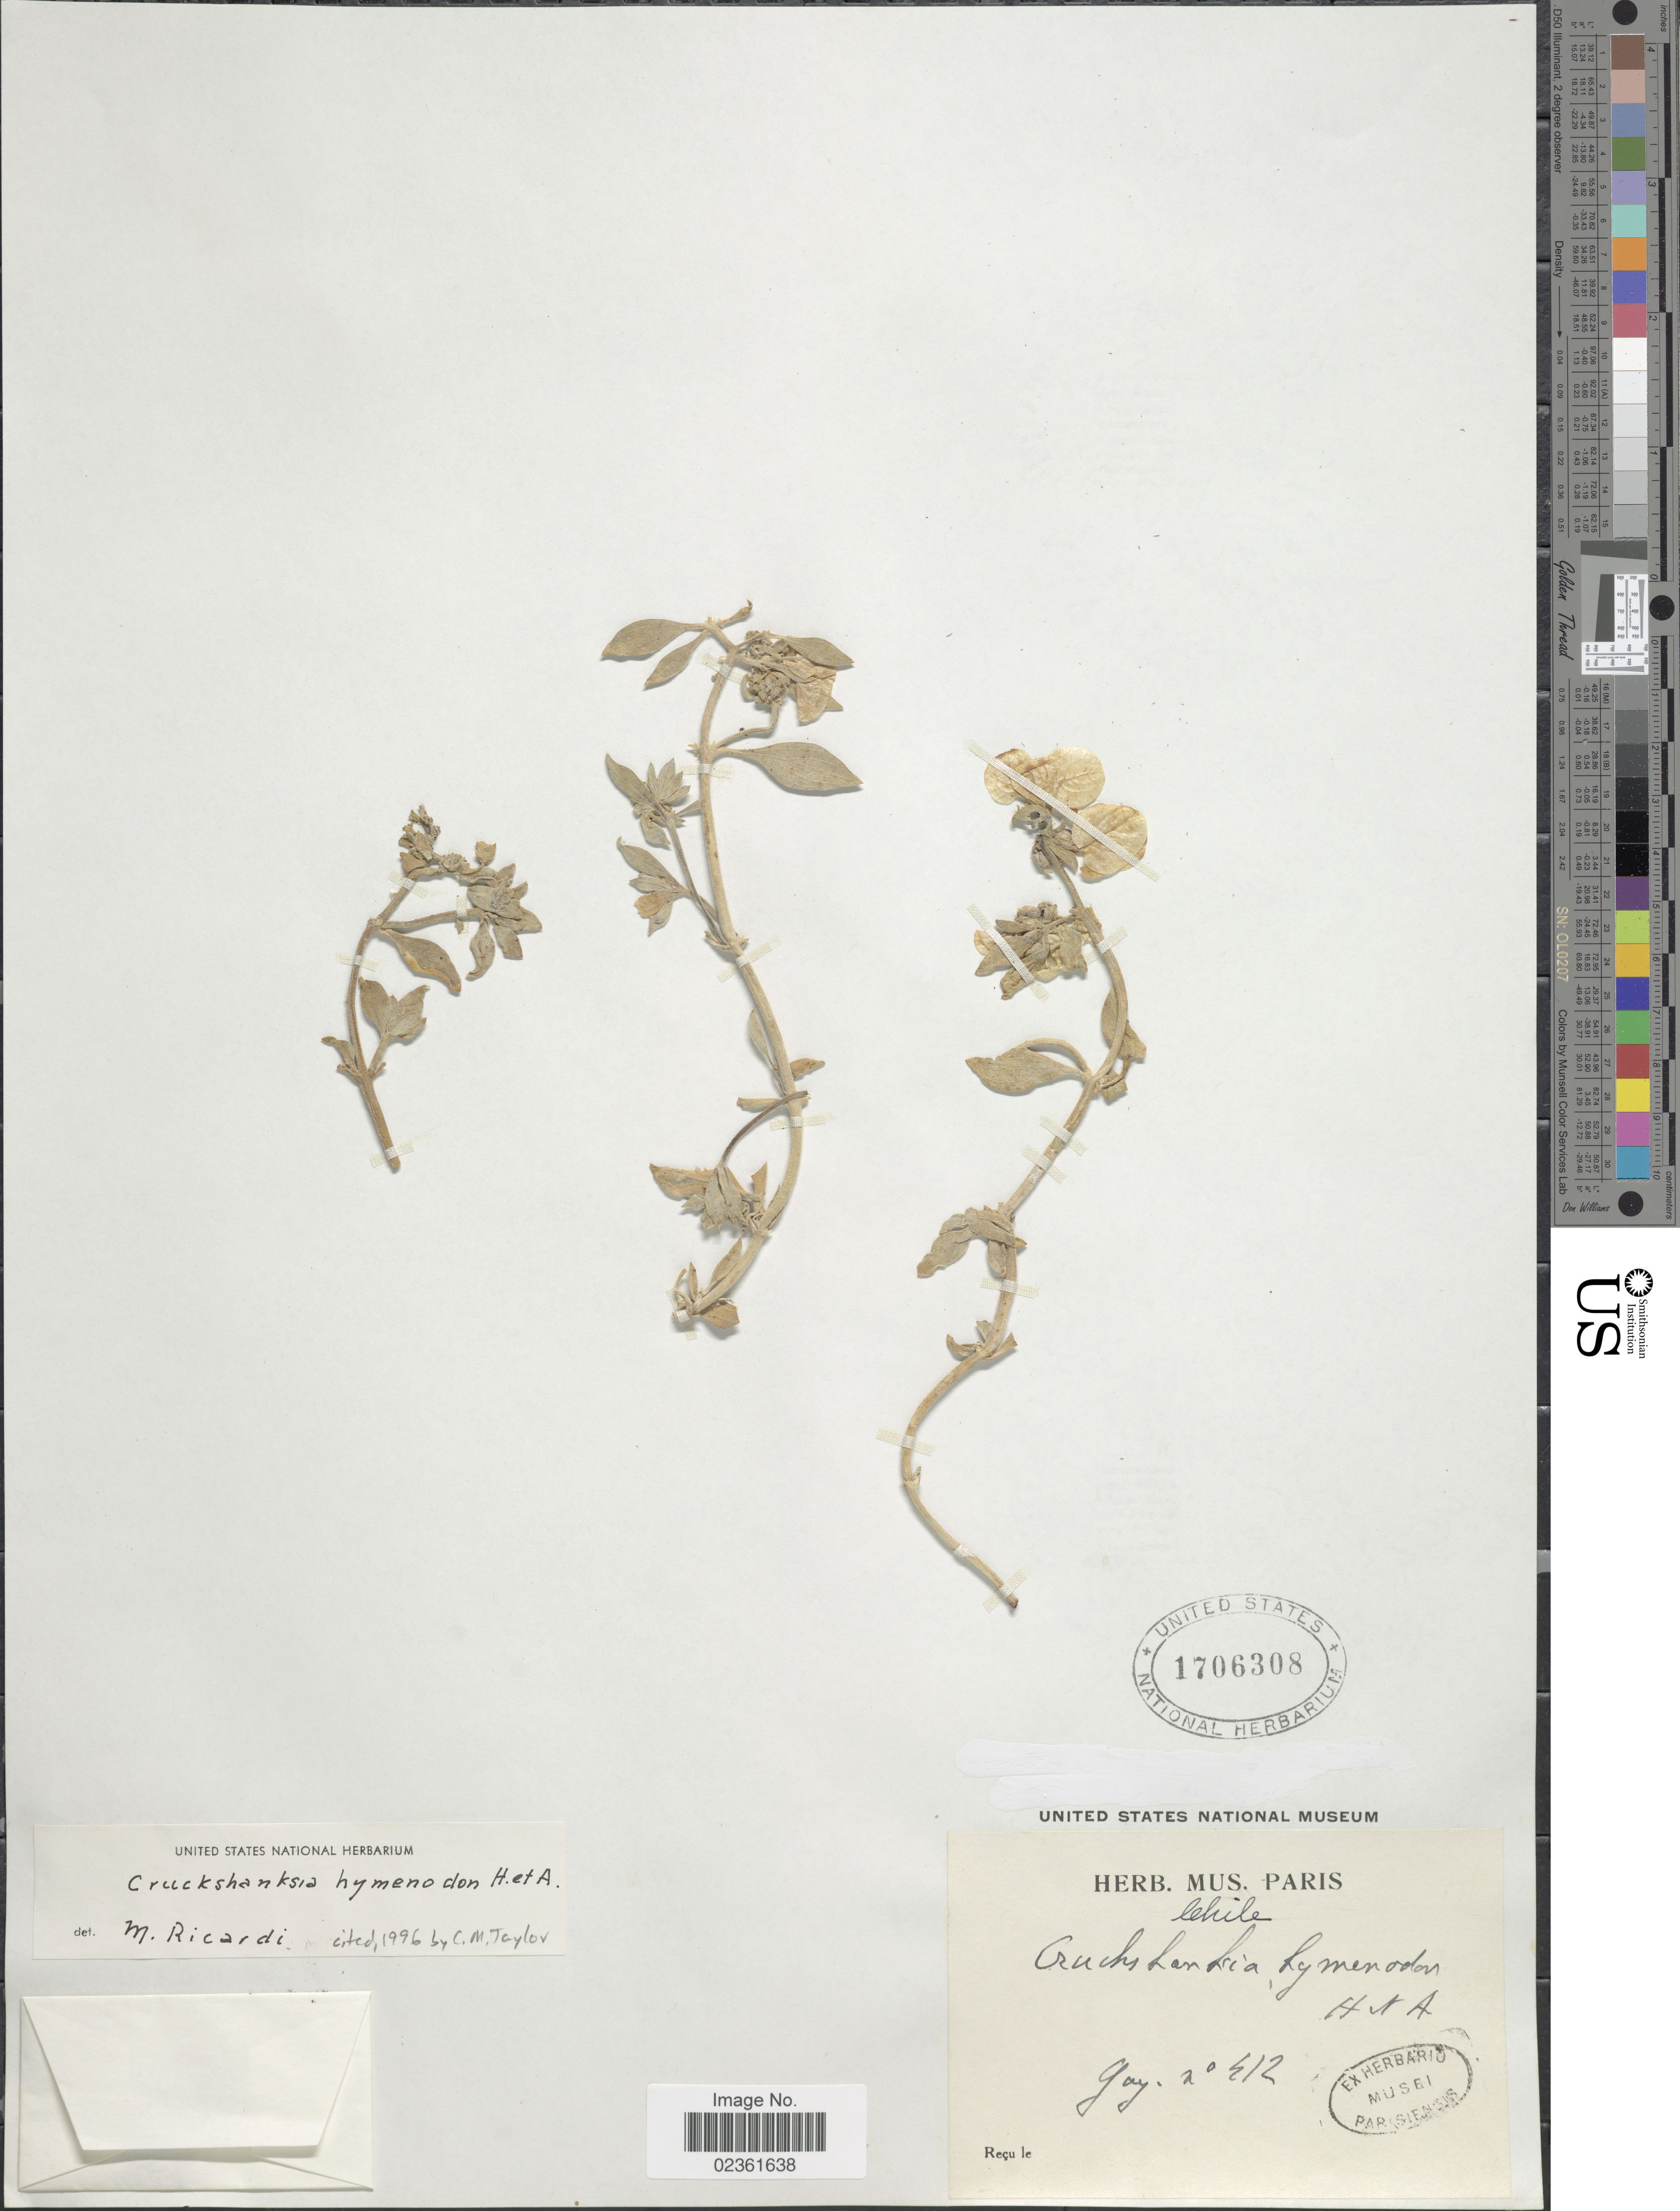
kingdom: Plantae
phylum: Tracheophyta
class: Magnoliopsida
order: Gentianales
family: Rubiaceae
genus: Cruckshanksia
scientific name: Cruckshanksia hymenodon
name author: Hook. & Arn.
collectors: -- Gay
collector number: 412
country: Chile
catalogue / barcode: US 1706308